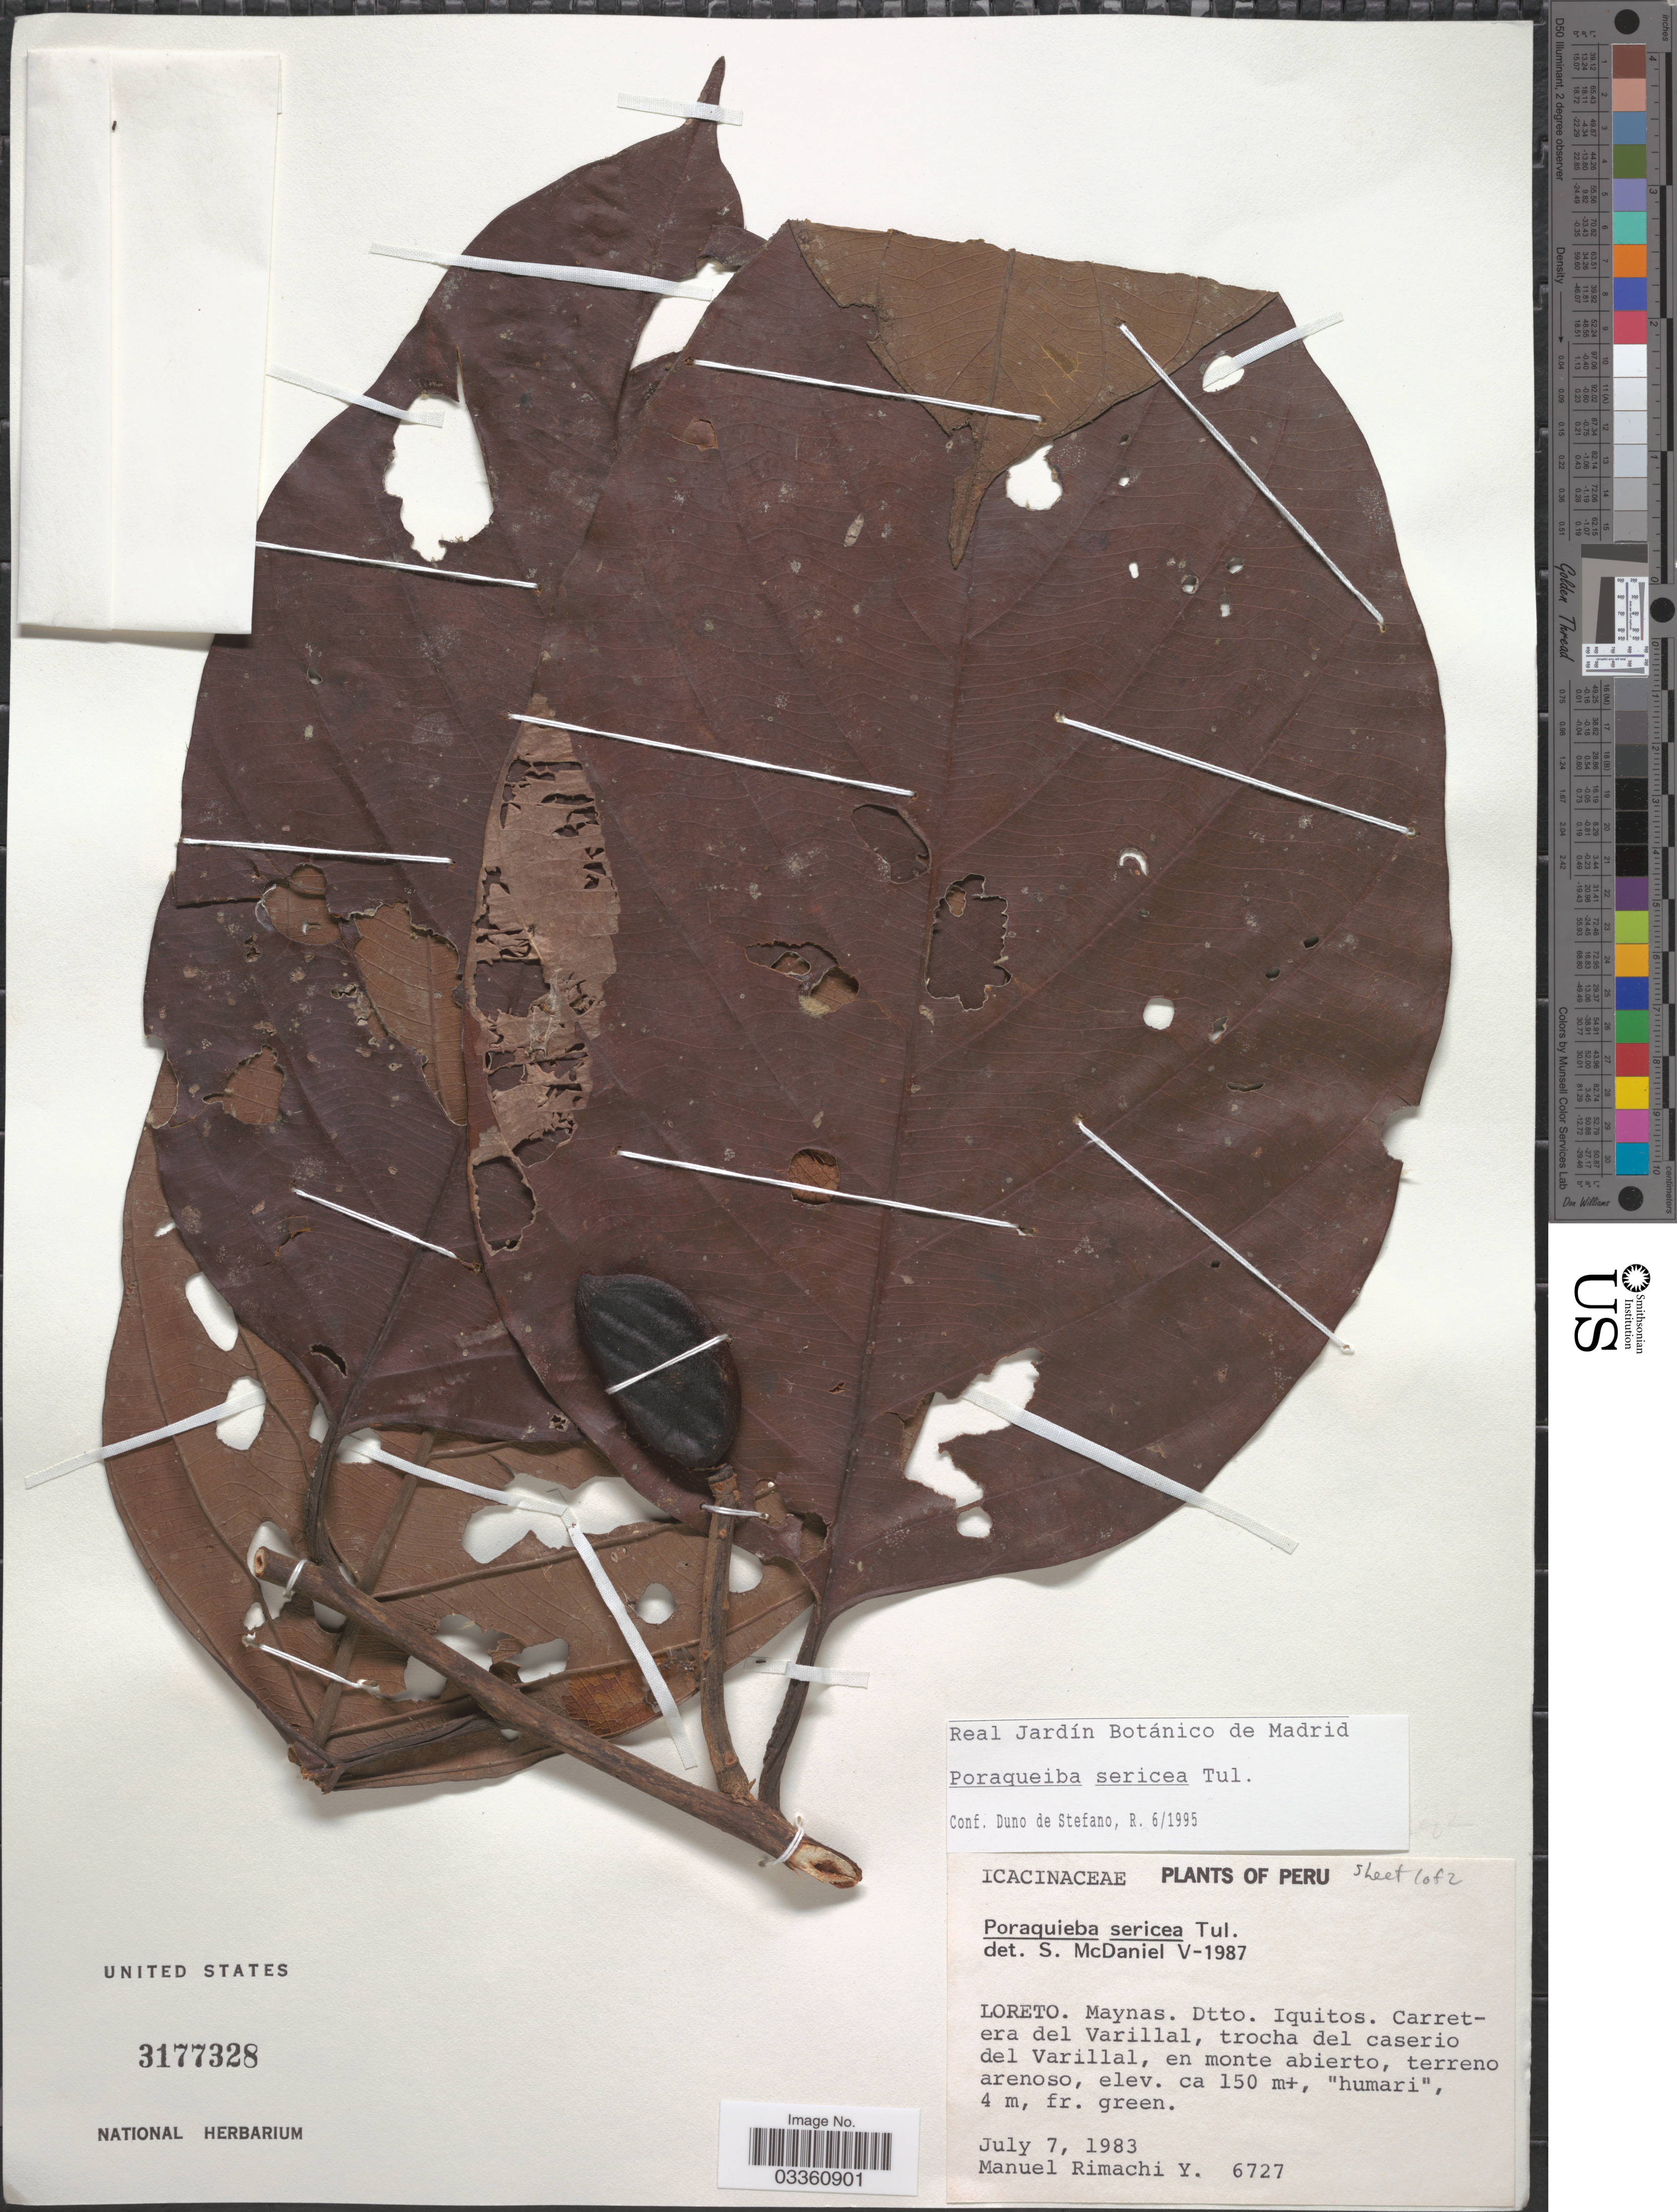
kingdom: Plantae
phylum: Tracheophyta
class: Magnoliopsida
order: Metteniusales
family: Metteniusaceae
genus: Poraqueiba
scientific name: Poraqueiba sericea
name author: Tul.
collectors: M. Rimachi Y.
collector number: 6727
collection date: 1983-07-07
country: Peru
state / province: Loreto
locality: Maynas. Dtto. Iquitos. Carretera del Varillal, trocha del caserio del Varillal.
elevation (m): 150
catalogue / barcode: US 3177328